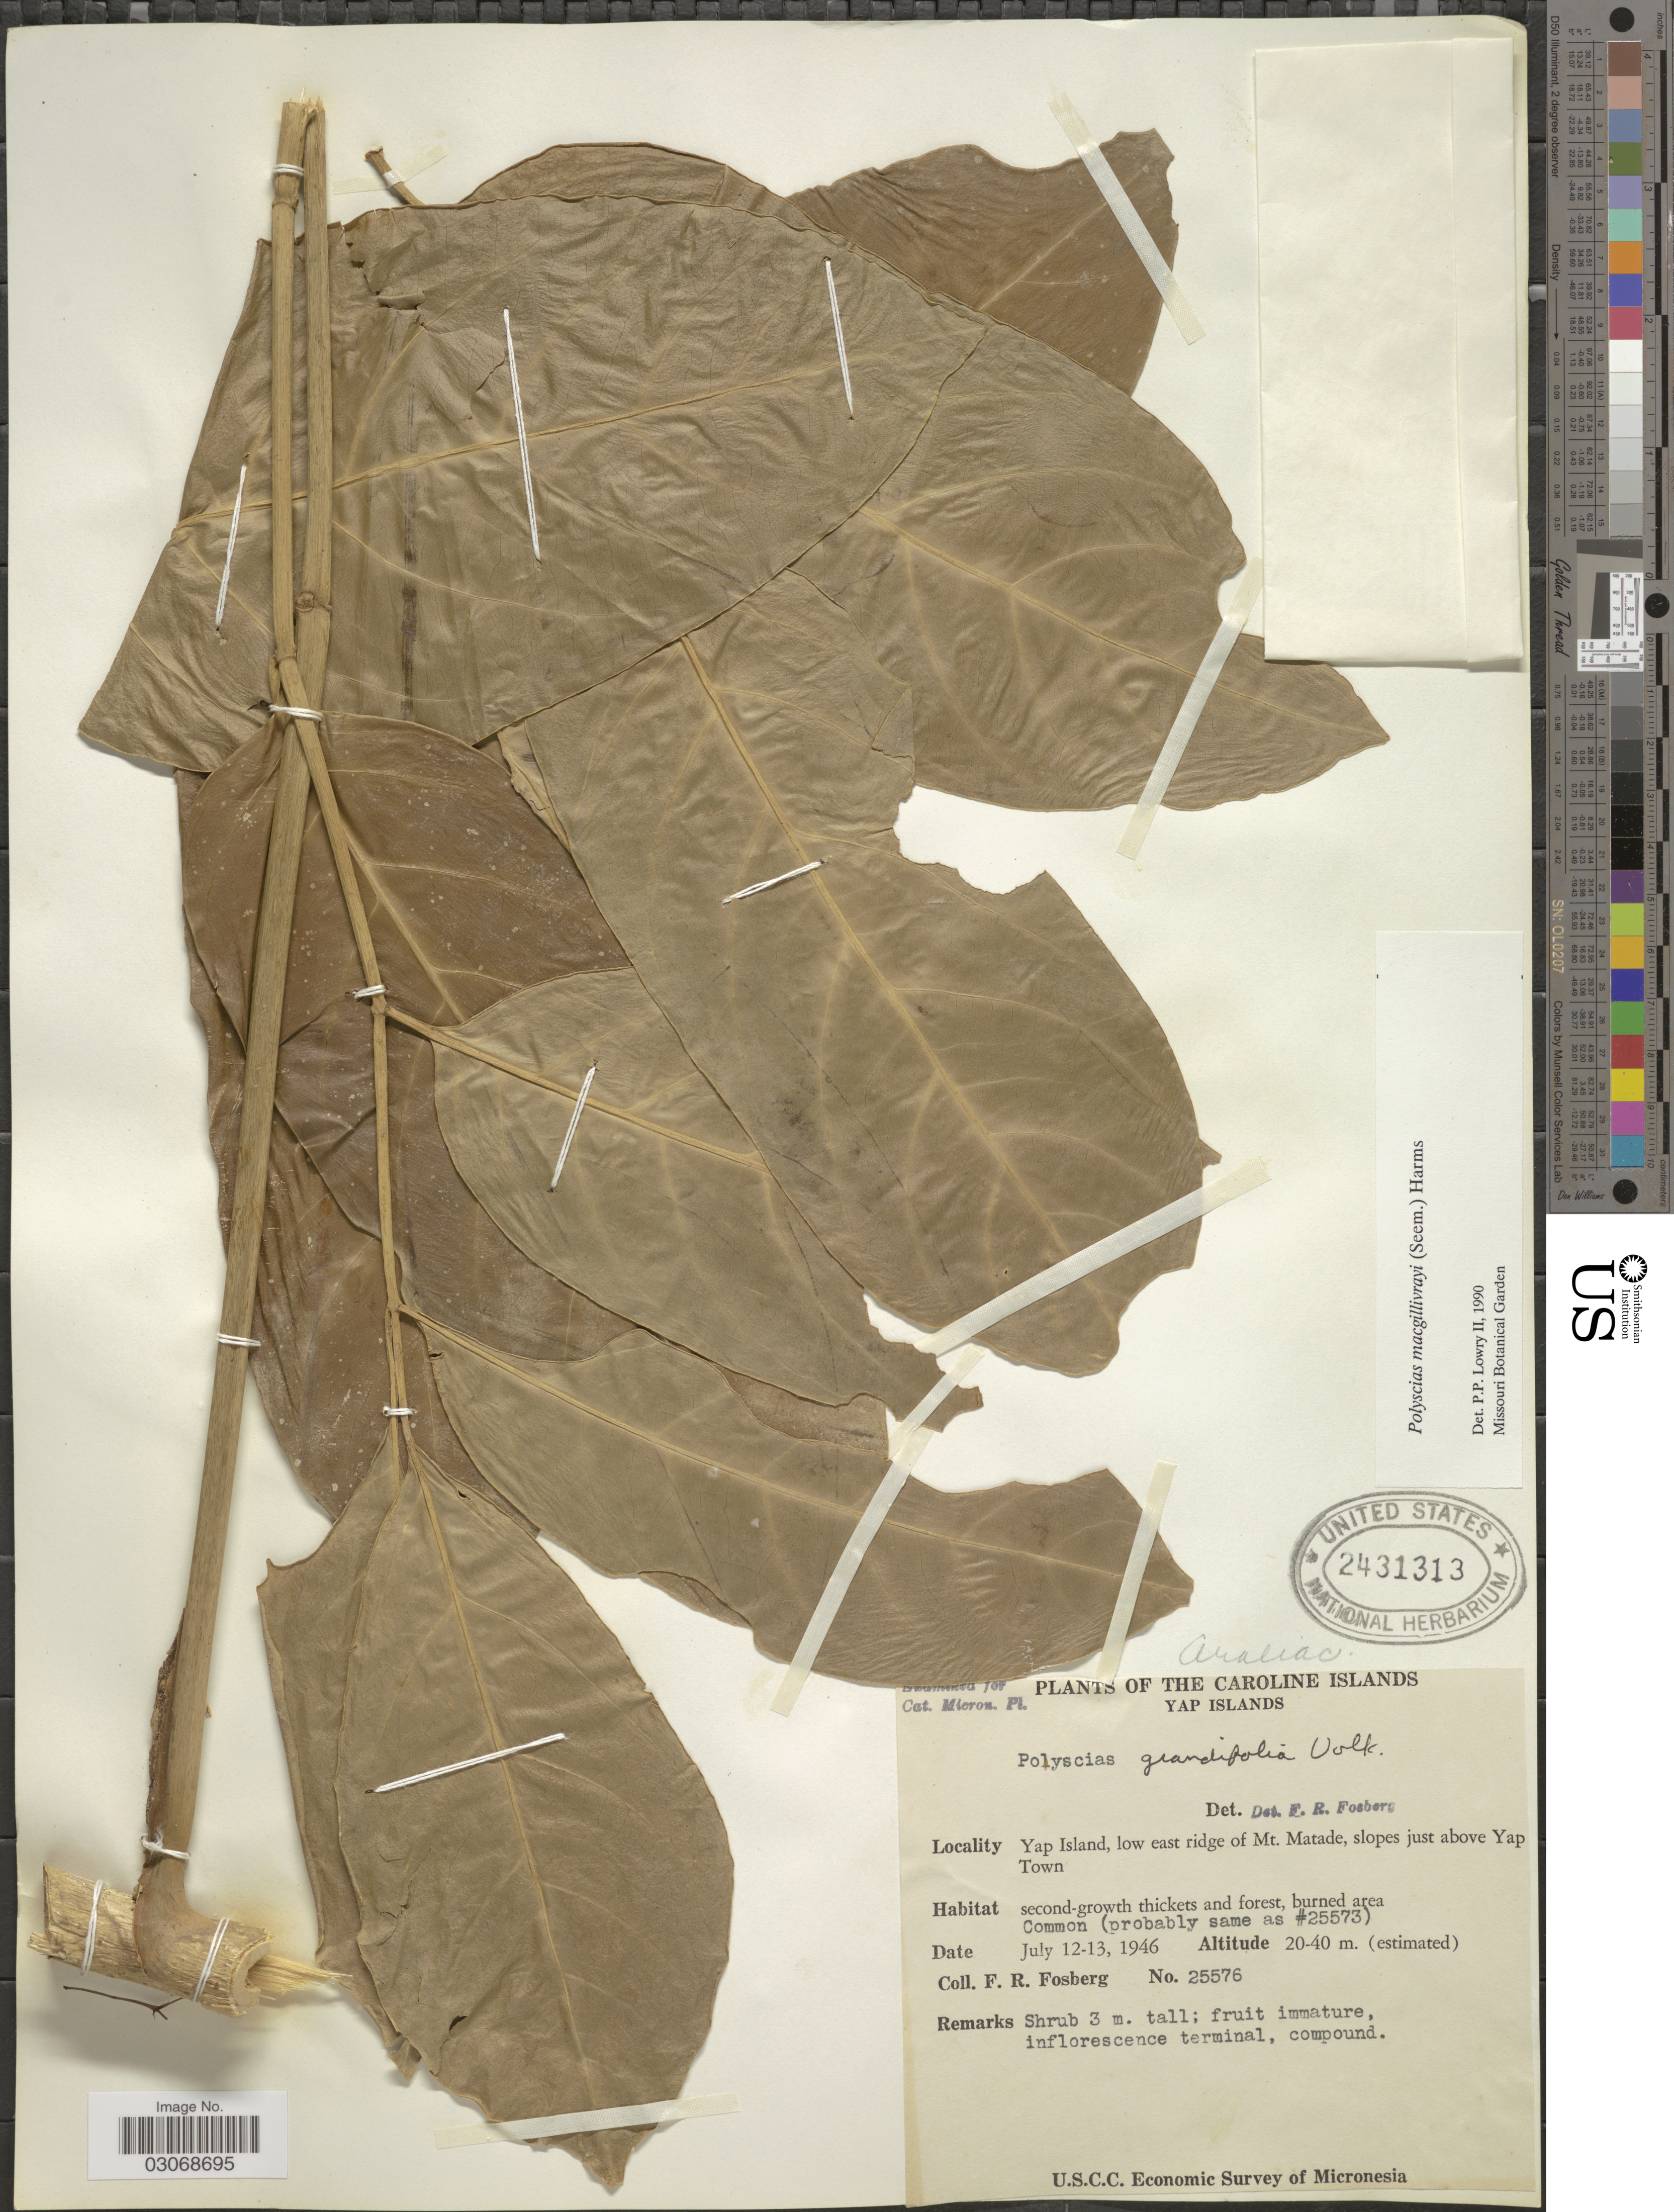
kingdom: Plantae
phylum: Tracheophyta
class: Magnoliopsida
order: Apiales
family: Araliaceae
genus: Polyscias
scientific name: Polyscias macgillivrayi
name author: Harms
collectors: F. R. Fosberg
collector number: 25576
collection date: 1946-07-12/1946-07-13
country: Micronesia, Federated States of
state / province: Yap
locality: The Caroline Islands, Yap Islands, Yap Island, low east ridge of Mt. Matade, slope just above Yap Town.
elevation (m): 20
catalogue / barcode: US 2431313